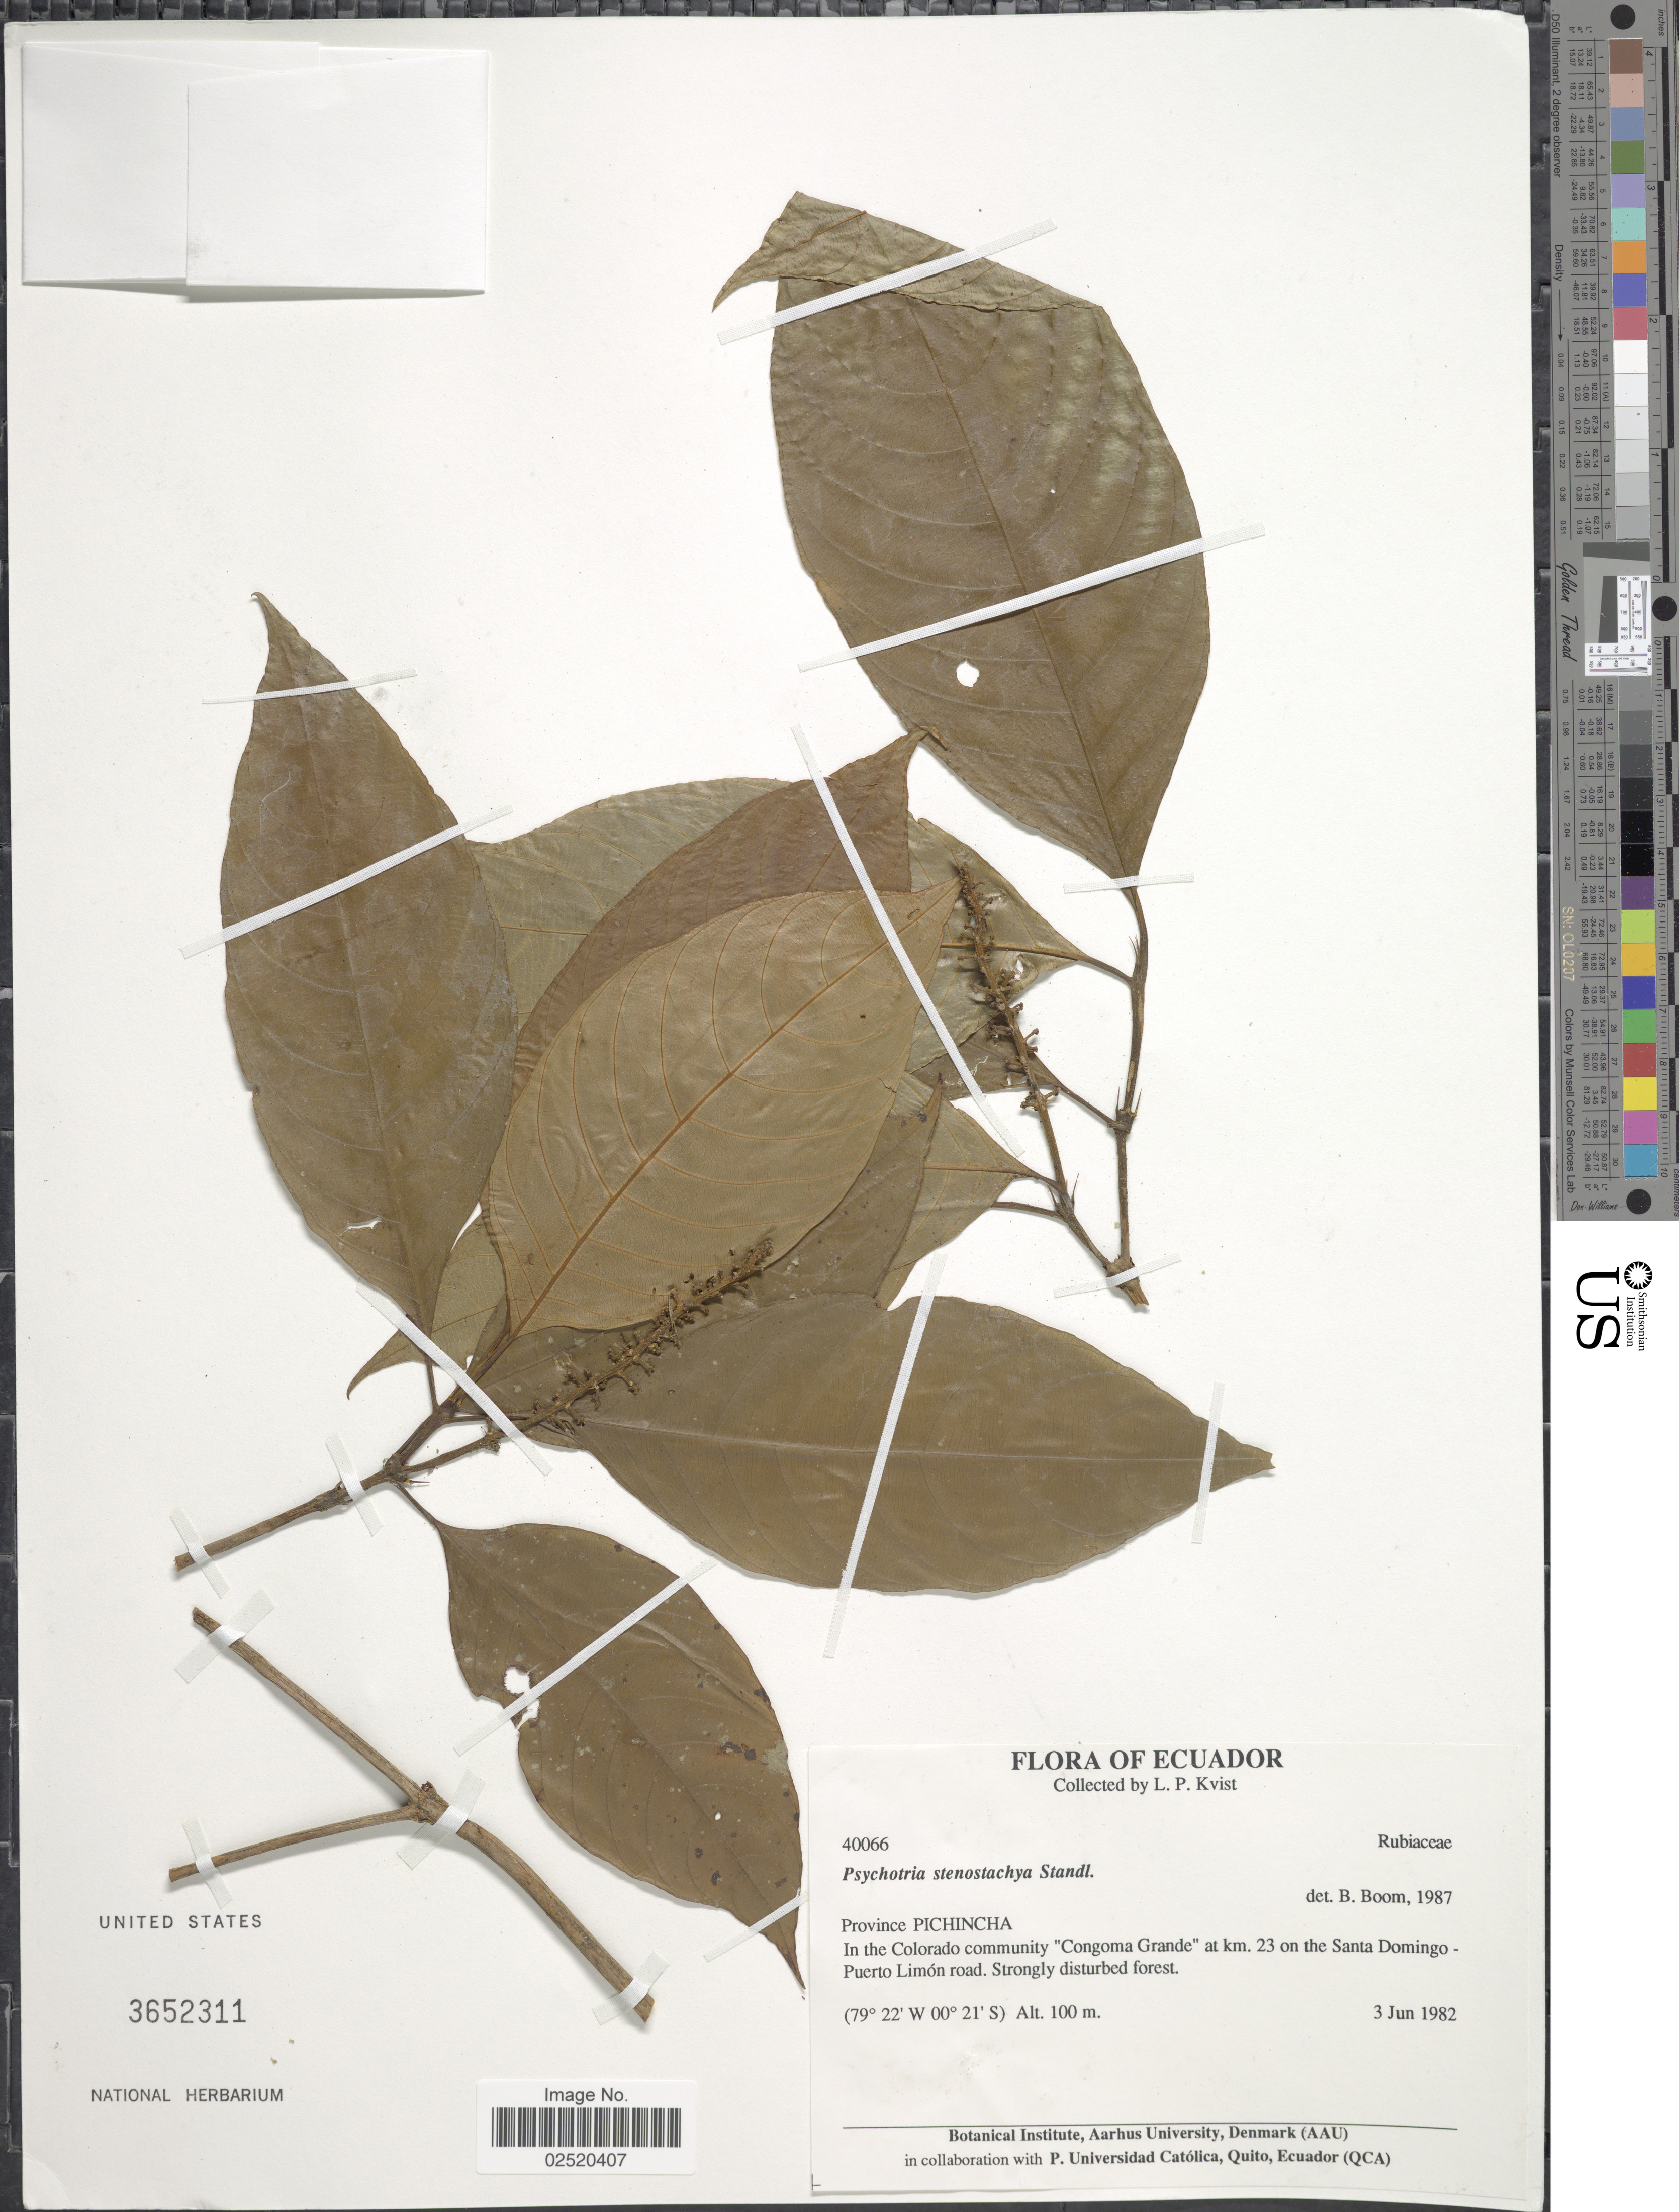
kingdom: Plantae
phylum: Tracheophyta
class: Magnoliopsida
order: Gentianales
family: Rubiaceae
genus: Psychotria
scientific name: Psychotria stenostachya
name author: Standl.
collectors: L. P. Kvist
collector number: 40066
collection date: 1982-06-03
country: Ecuador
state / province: Pichincha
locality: In the Colorado community "Congoma Grande" at km. 23 on the Santo Domingo - Puerto Limón road.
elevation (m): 100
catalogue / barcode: US 3652311